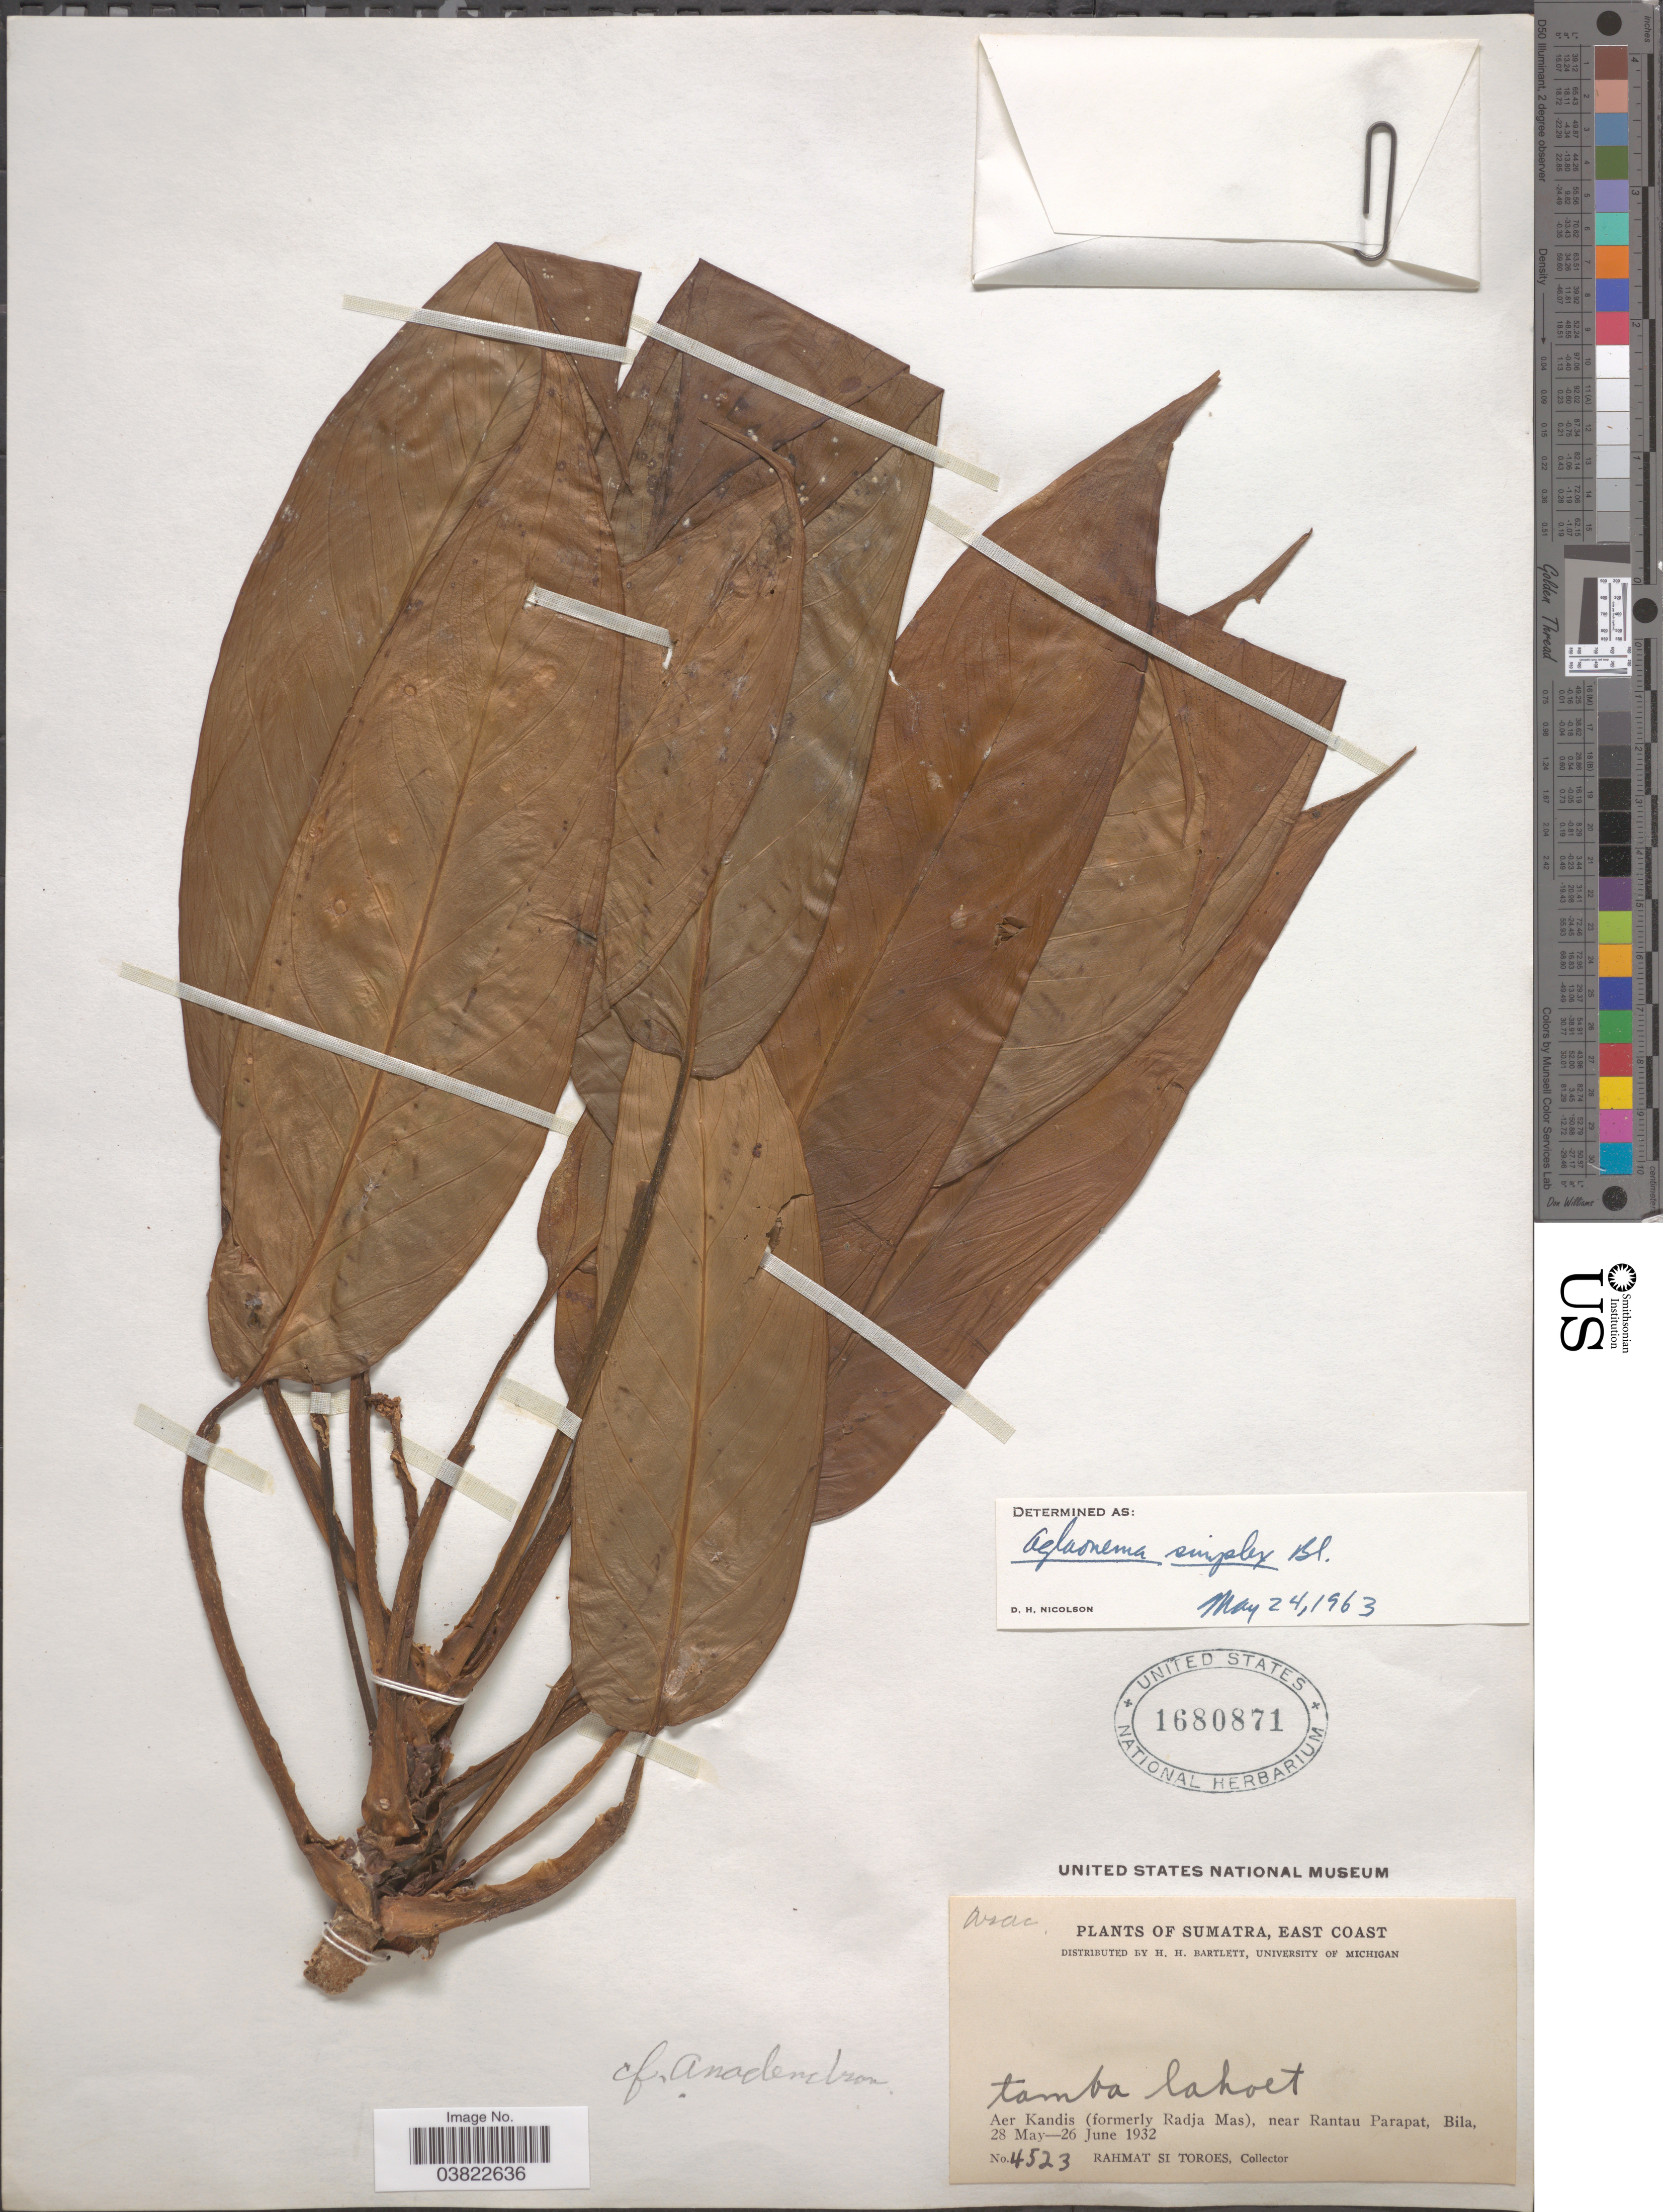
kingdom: Plantae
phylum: Tracheophyta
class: Liliopsida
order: Alismatales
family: Araceae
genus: Aglaonema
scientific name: Aglaonema simplex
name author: Blume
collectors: Rahmat Si Boeea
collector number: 4523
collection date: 1932-05-28/1932-06-26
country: Indonesia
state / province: Sumatra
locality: East Coast. Aer Kandis (formerly Radja Mas), near Rantau Parapat, Bila.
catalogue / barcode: US 1680871